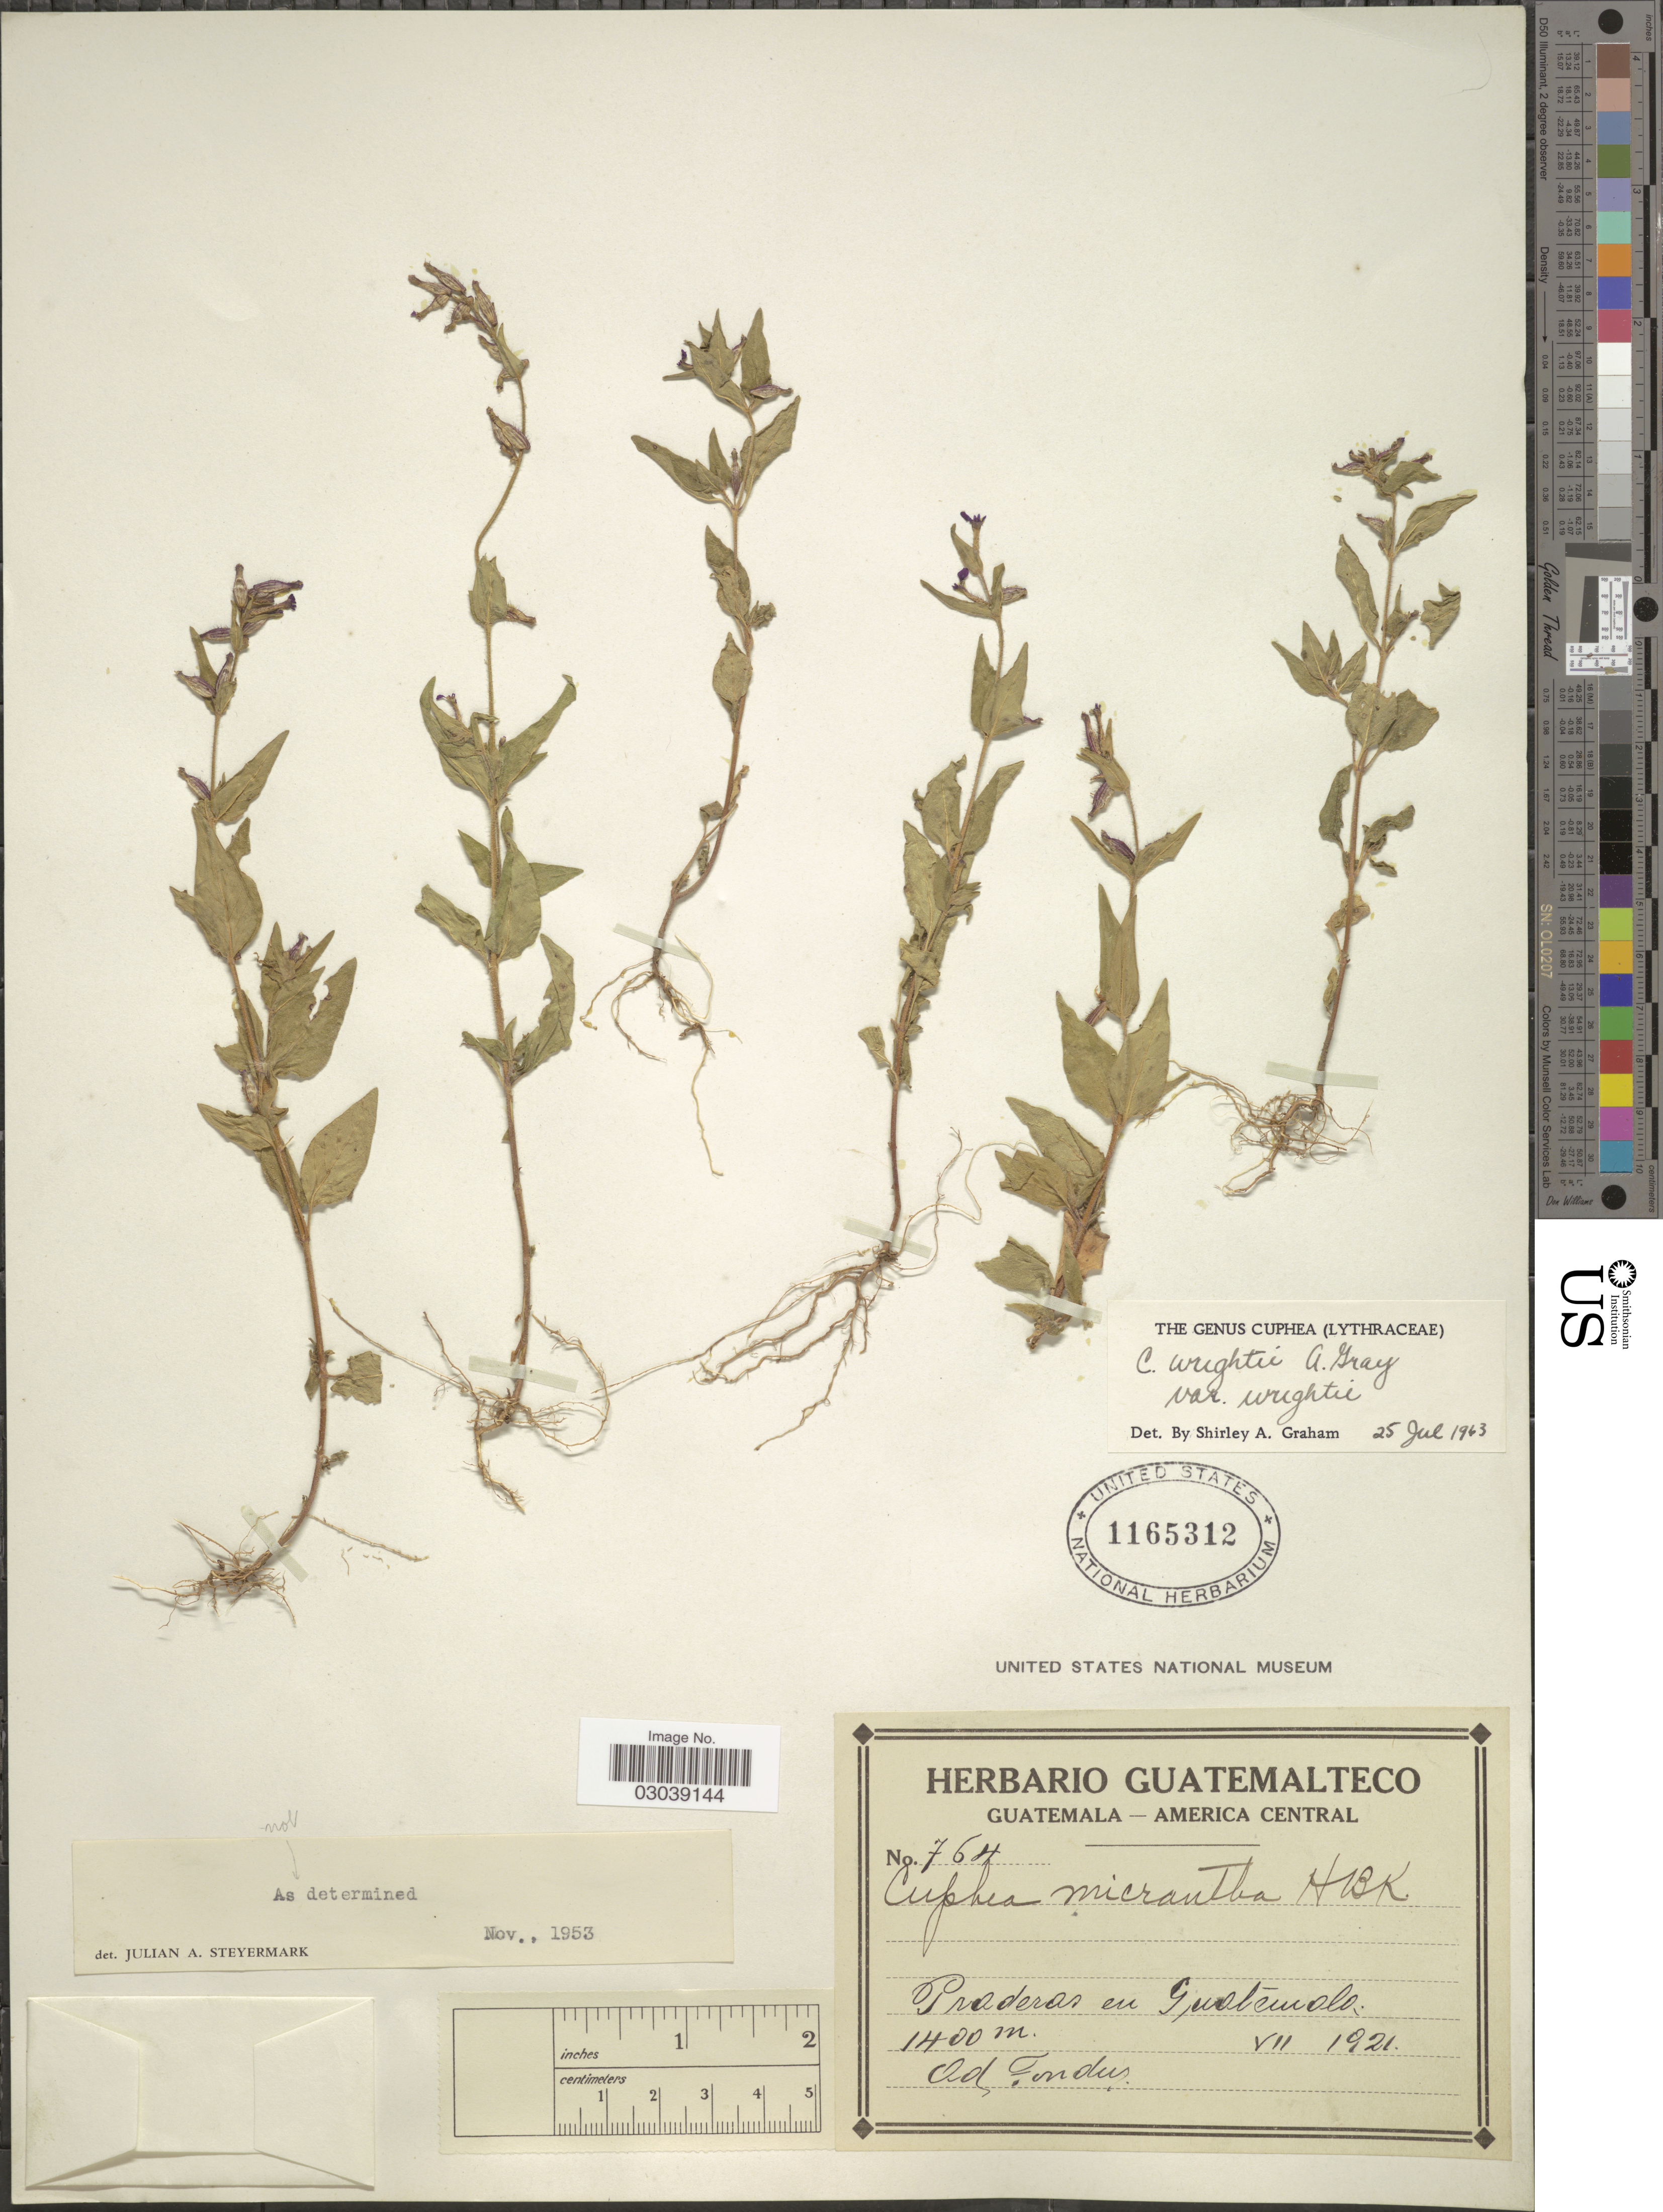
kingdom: Plantae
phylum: Tracheophyta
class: Magnoliopsida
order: Myrtales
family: Lythraceae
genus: Cuphea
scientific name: Cuphea wrightii var. wrightii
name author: A. Gray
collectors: A. Tonduz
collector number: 764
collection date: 1921-07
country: Guatemala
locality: Praderas en Guatemala.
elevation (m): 1400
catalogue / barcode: US 1165312